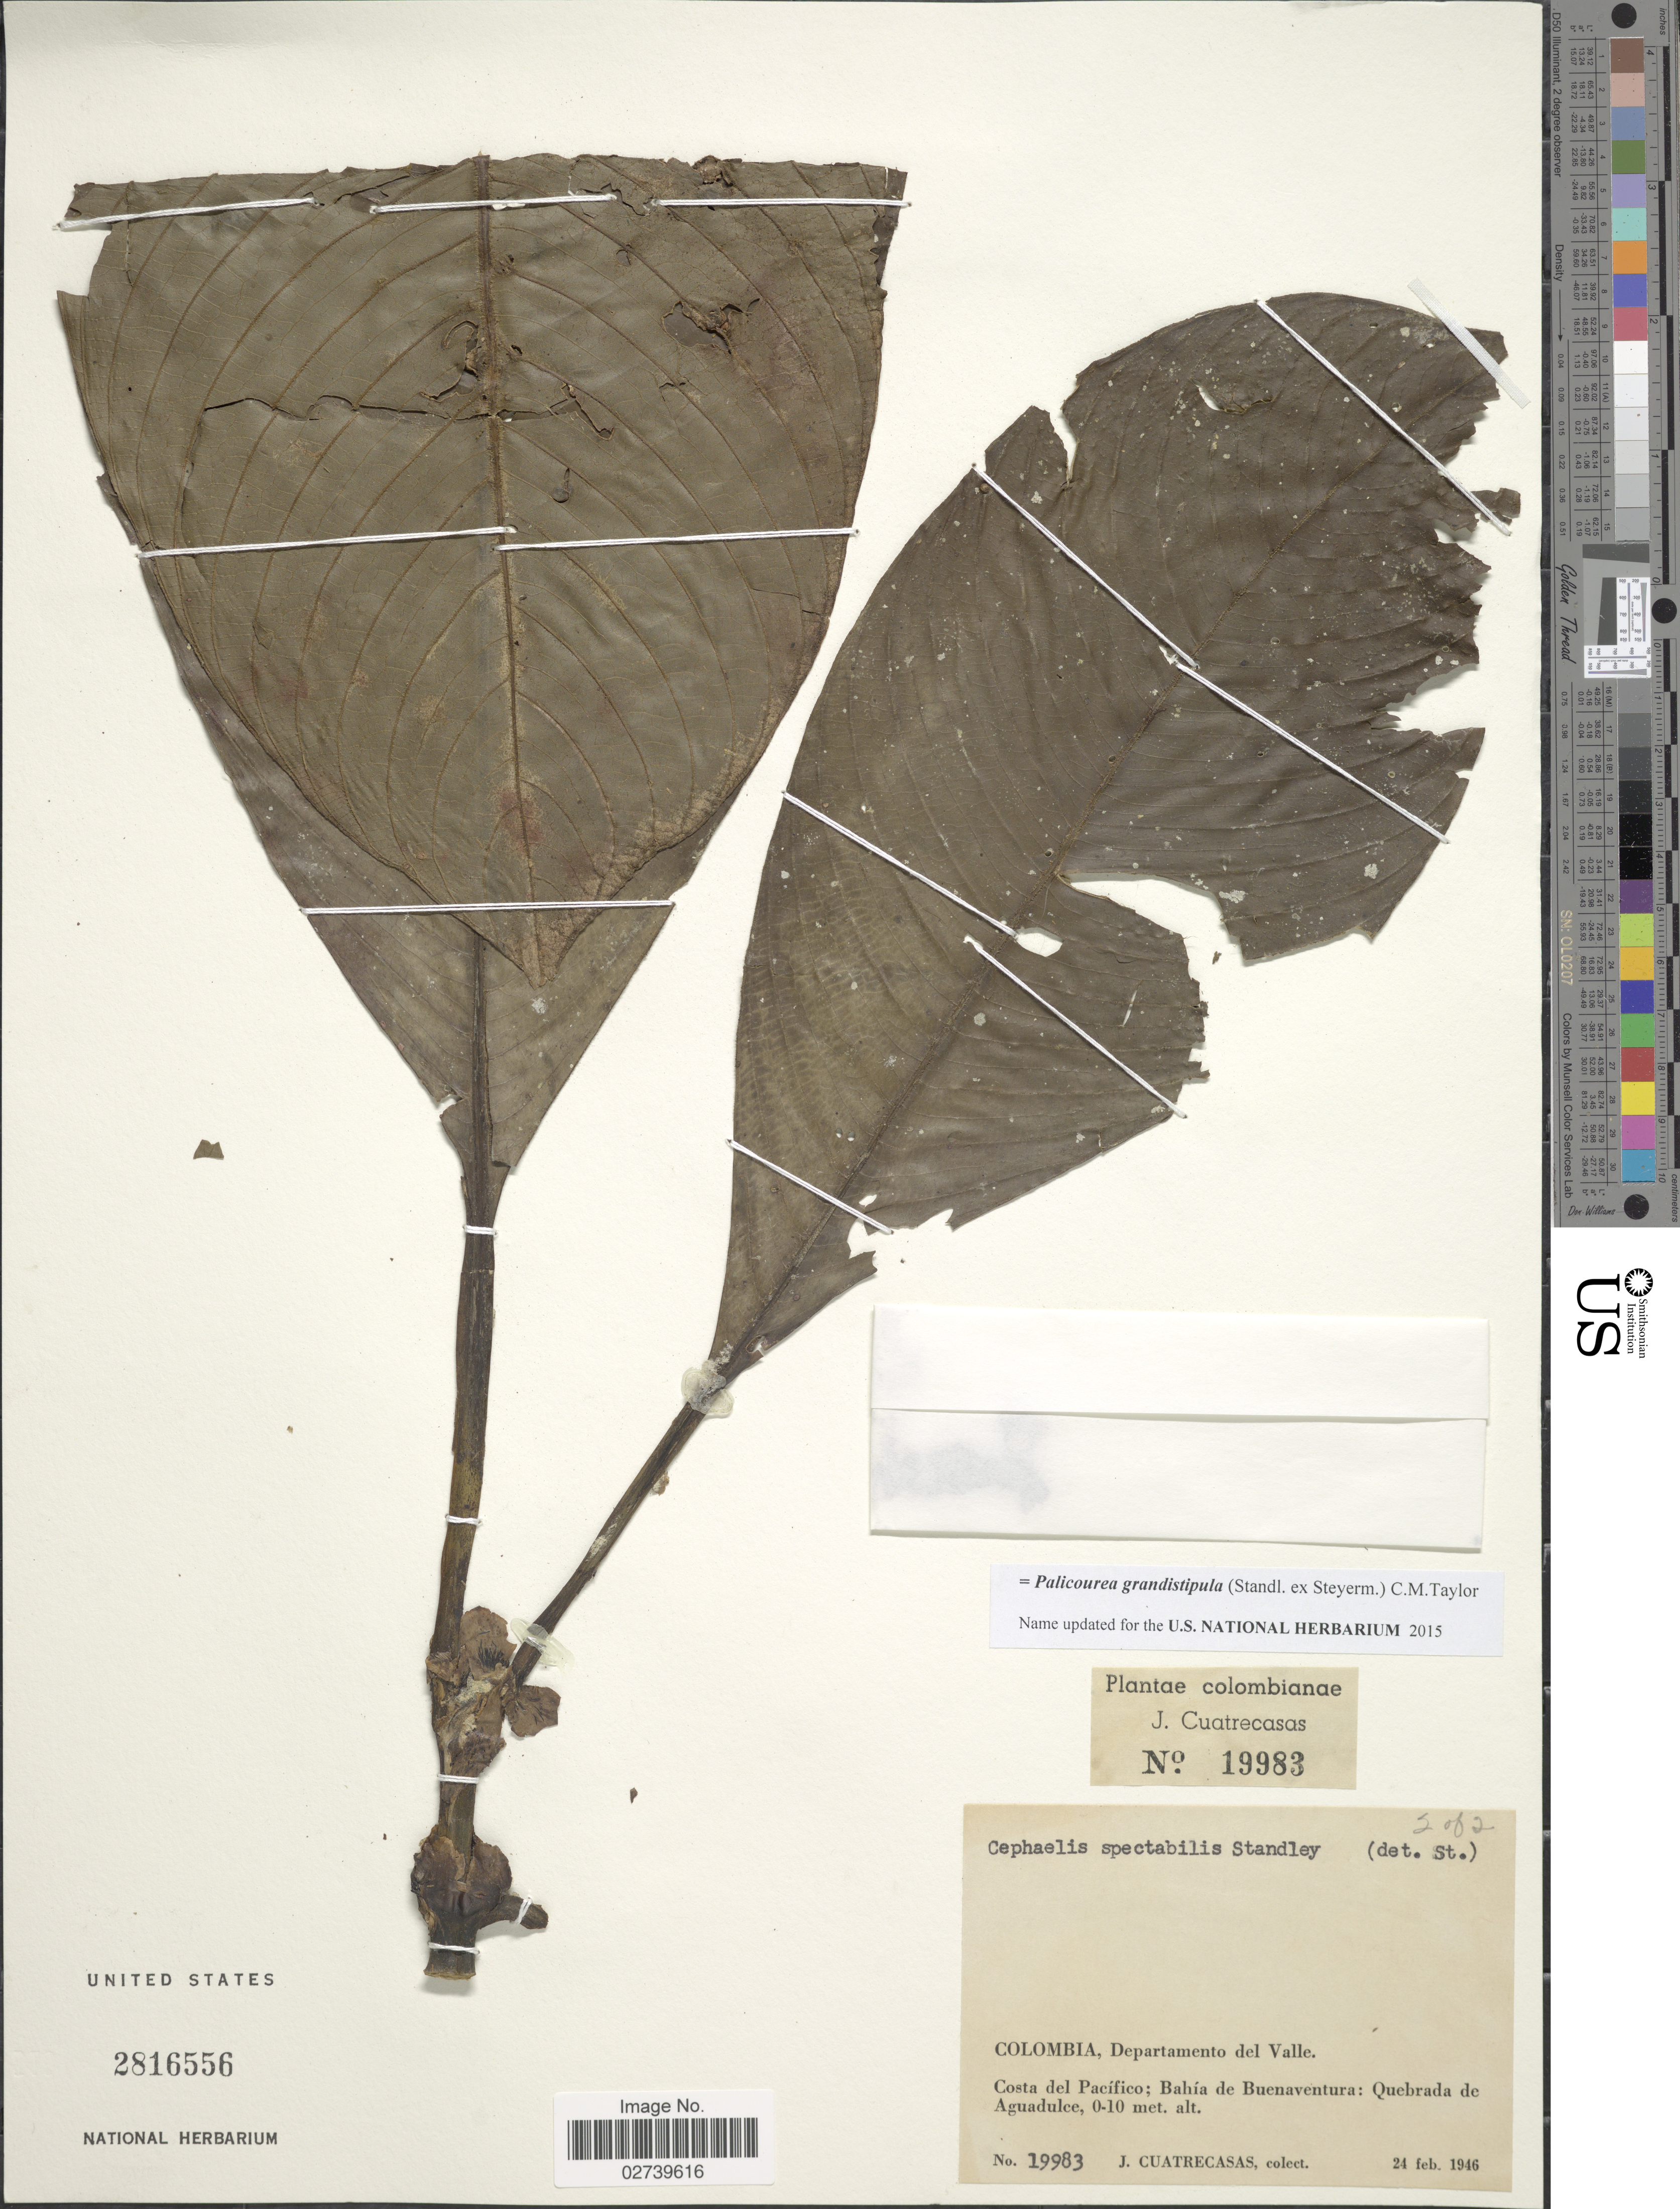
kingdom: Plantae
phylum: Tracheophyta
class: Magnoliopsida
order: Gentianales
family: Rubiaceae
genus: Palicourea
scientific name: Palicourea grandistipula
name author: (Standl. ex Steyerm.) C.M. Taylor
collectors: J. Cuatrecasas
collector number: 19983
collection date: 1946-02-24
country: Colombia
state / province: Valle del Cauca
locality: Departamento del Valle, Costa del Pacifico; Bahia de Buenaventura: Quebrada de Aguadulce, colombianae.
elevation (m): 0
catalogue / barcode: US 2816556